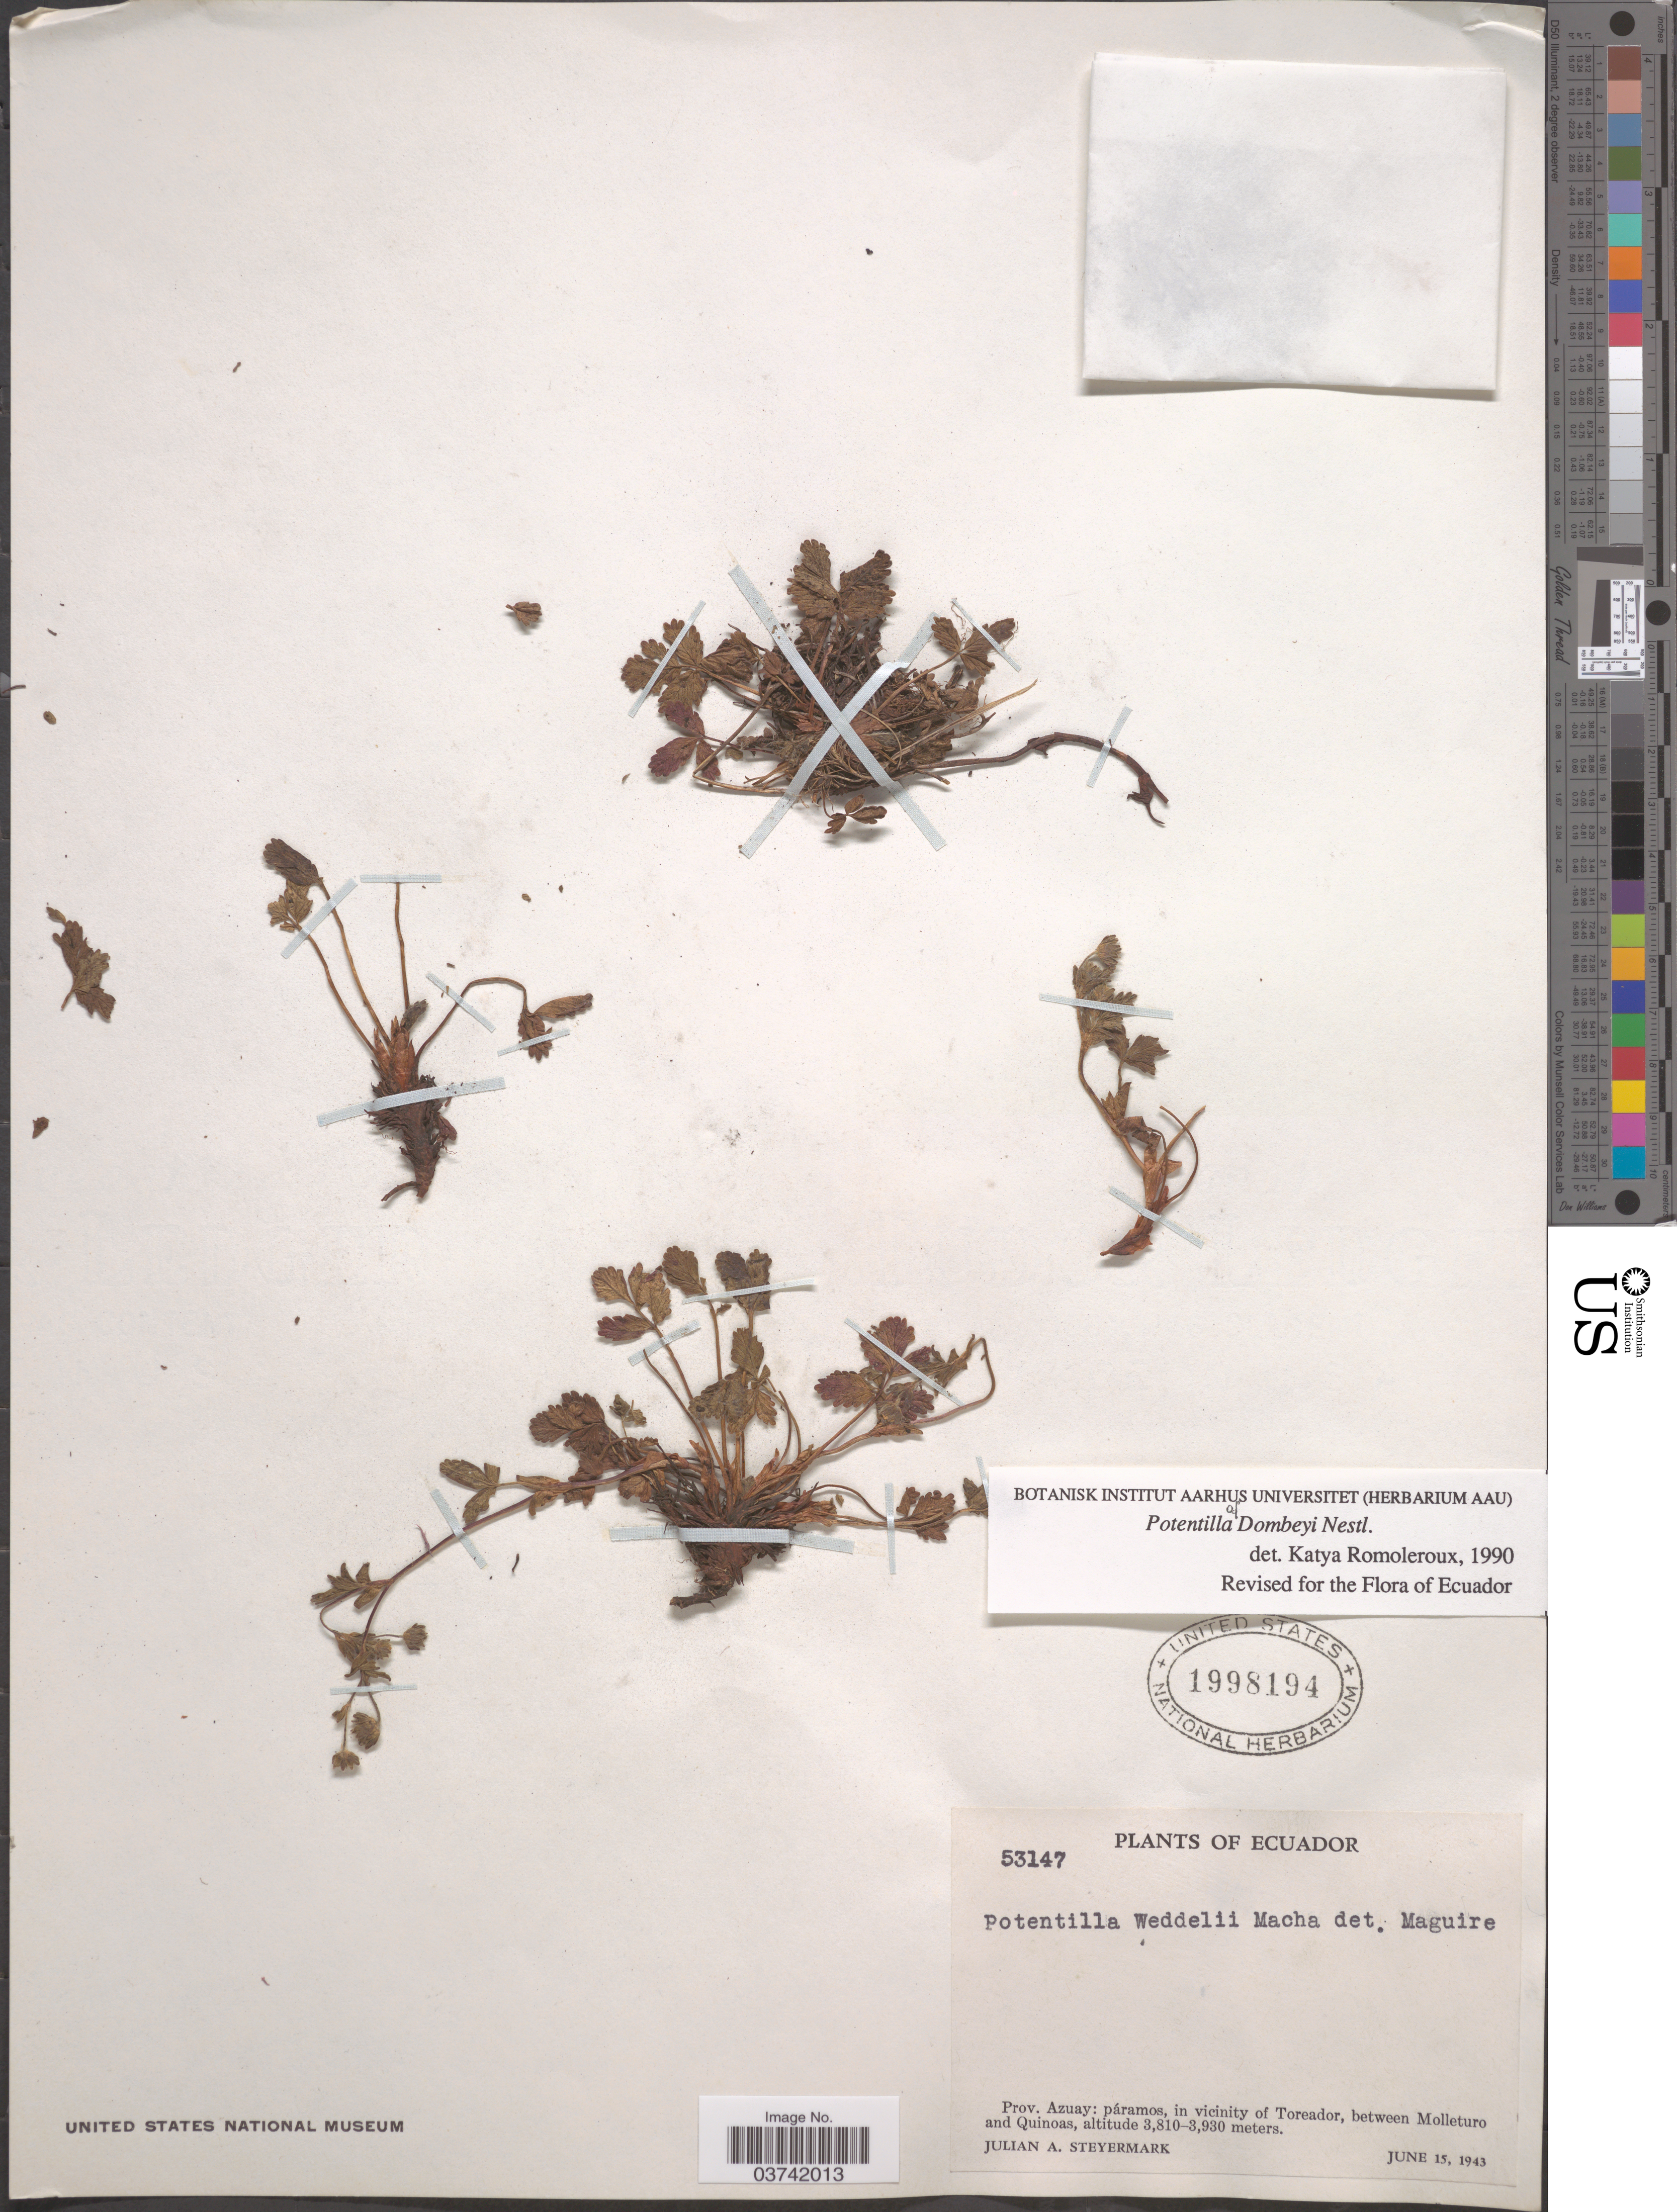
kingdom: Plantae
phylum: Tracheophyta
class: Magnoliopsida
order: Rosales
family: Rosaceae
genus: Potentilla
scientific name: Potentilla dombeyi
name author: Nestl.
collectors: J. Steyermark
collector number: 53147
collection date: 1943-06-15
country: Ecuador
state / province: Azuay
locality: Páramos, in vicinity of Toreador, between Molleturo and Quinoas.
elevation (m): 3810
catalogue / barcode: US 1998194